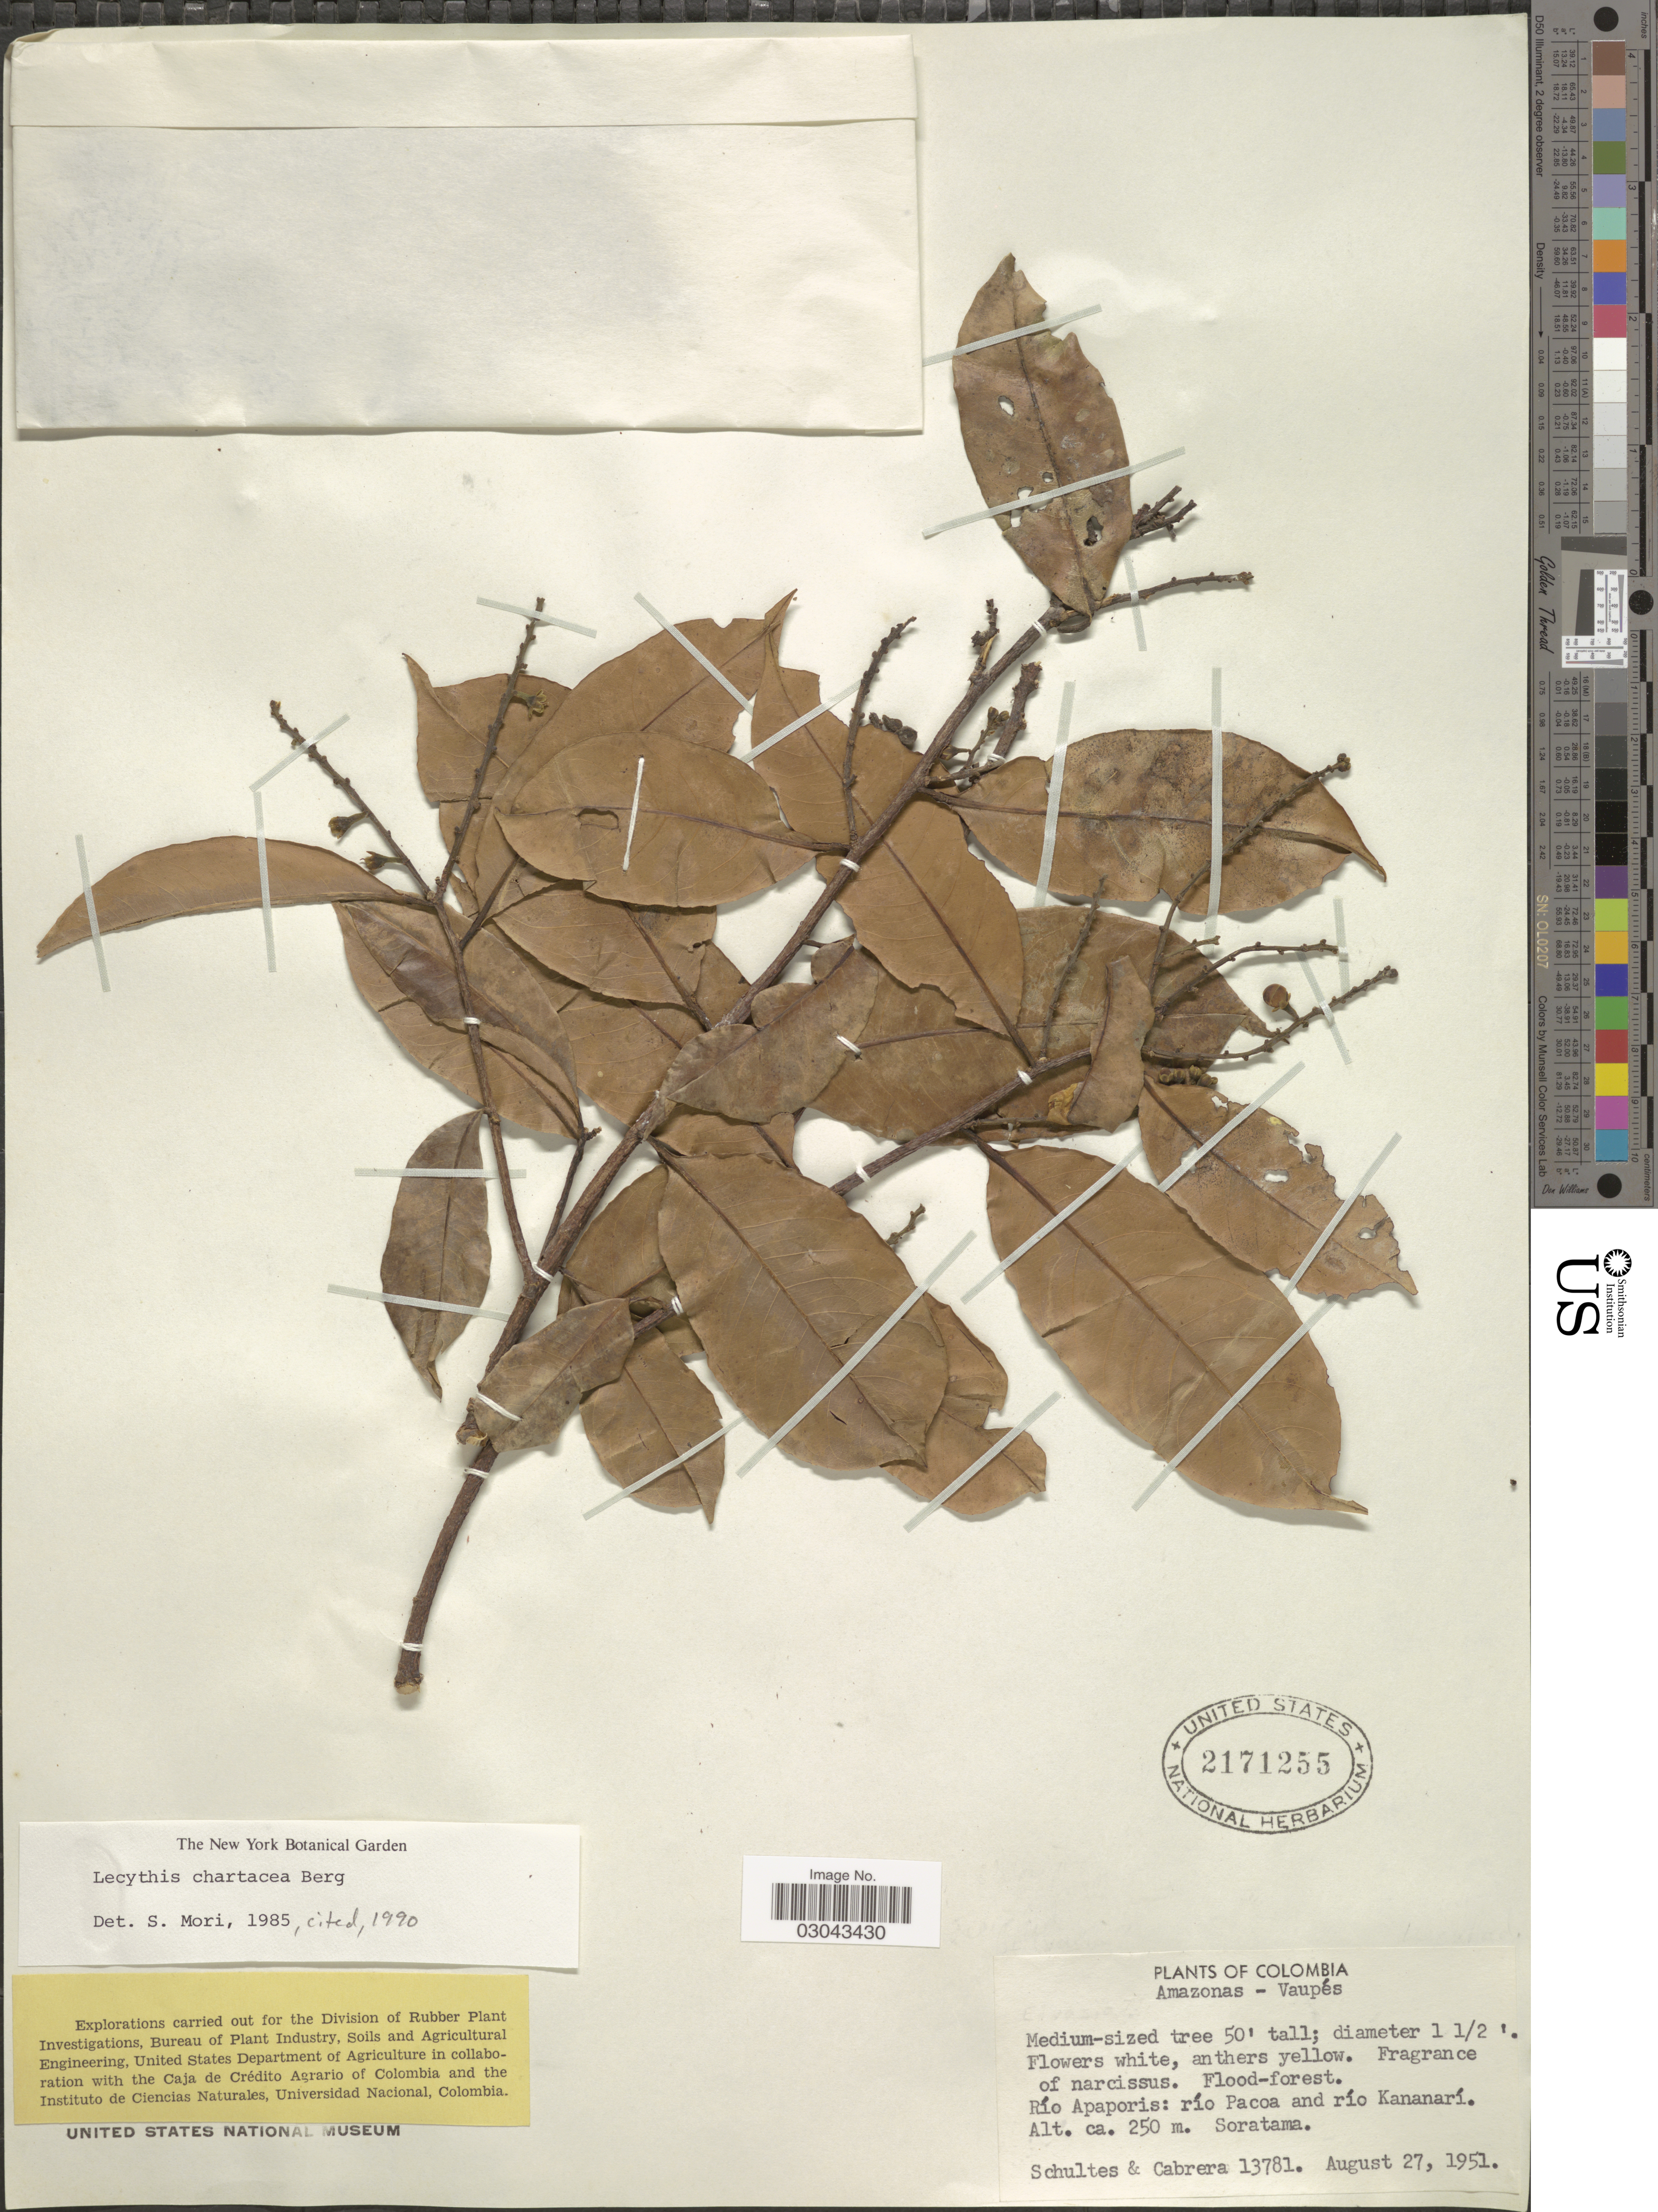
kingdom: Plantae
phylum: Tracheophyta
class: Magnoliopsida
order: Ericales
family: Lecythidaceae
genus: Lecythis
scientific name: Lecythis chartacea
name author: O. Berg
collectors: -- Schultes & Cabrera, --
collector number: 13781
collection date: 1951-08-27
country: Colombia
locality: Amazonas-Vaupés, Río Apaporis: río Pacoa and río Kananarí. Soratama.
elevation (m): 250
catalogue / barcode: US 2171255